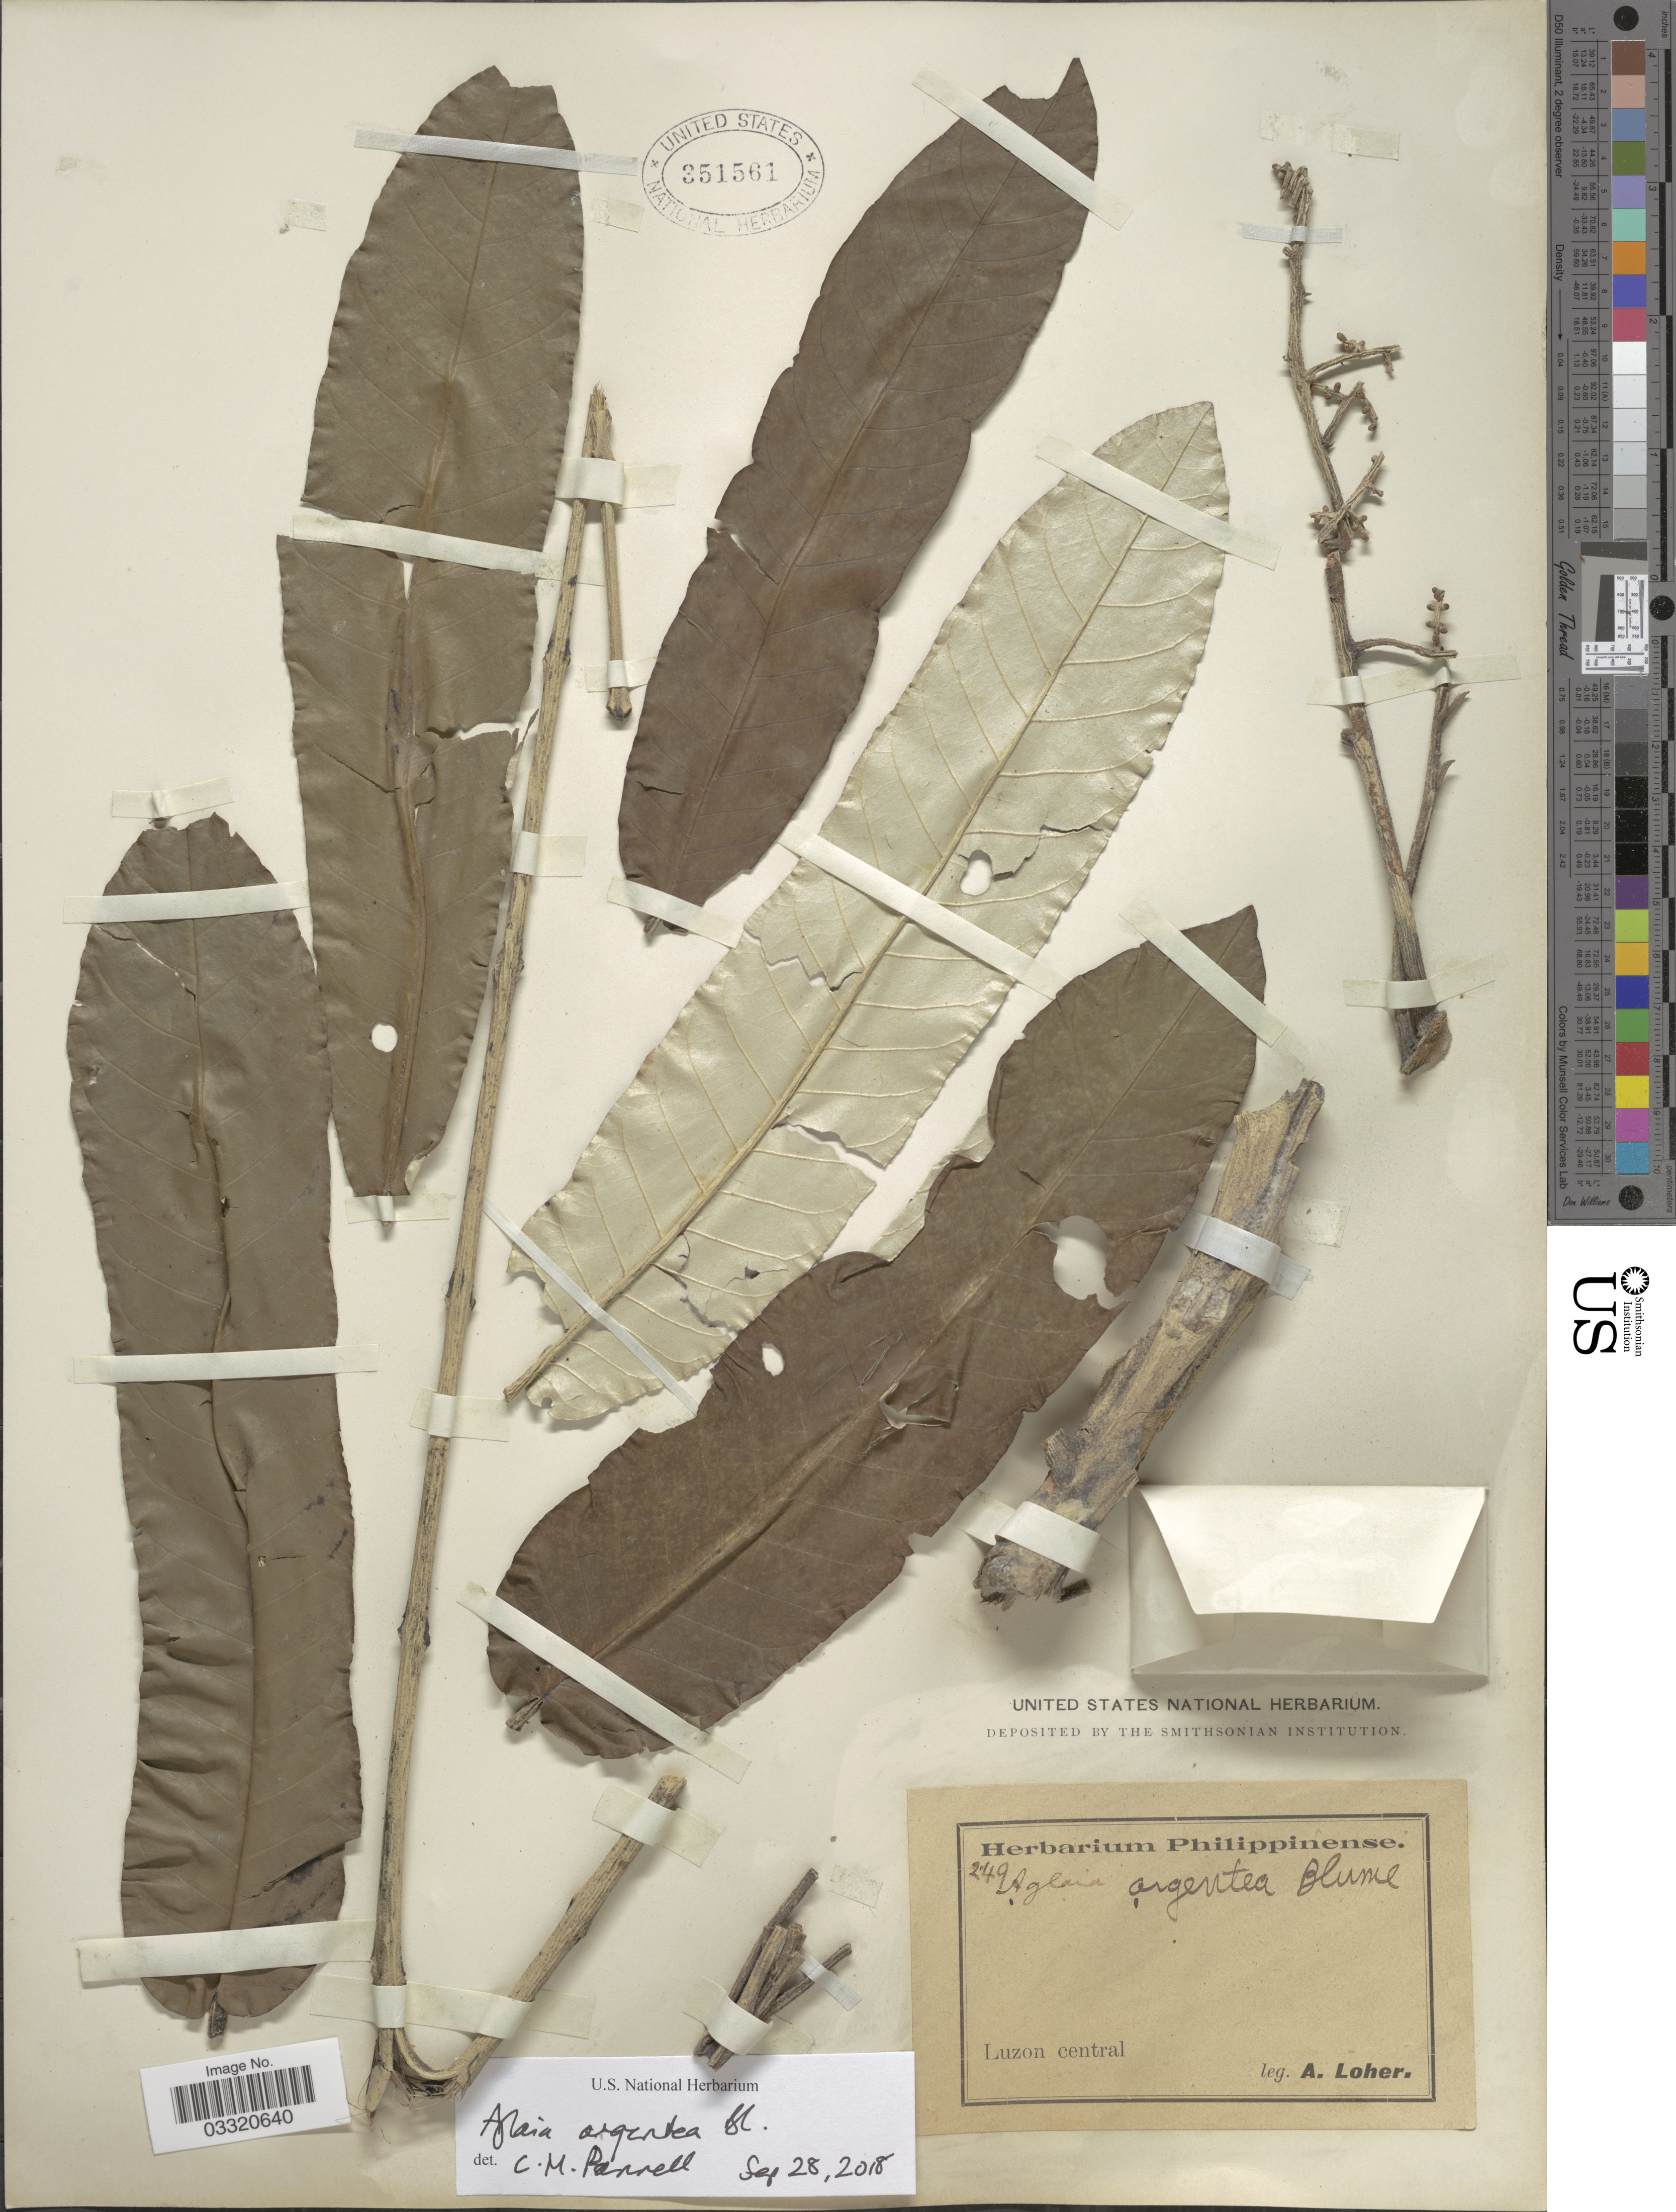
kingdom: Plantae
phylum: Tracheophyta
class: Magnoliopsida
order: Sapindales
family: Meliaceae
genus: Aglaia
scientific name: Aglaia argentea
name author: Blume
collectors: A. Loher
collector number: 249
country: Philippines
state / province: Central Luzon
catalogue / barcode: US 351561